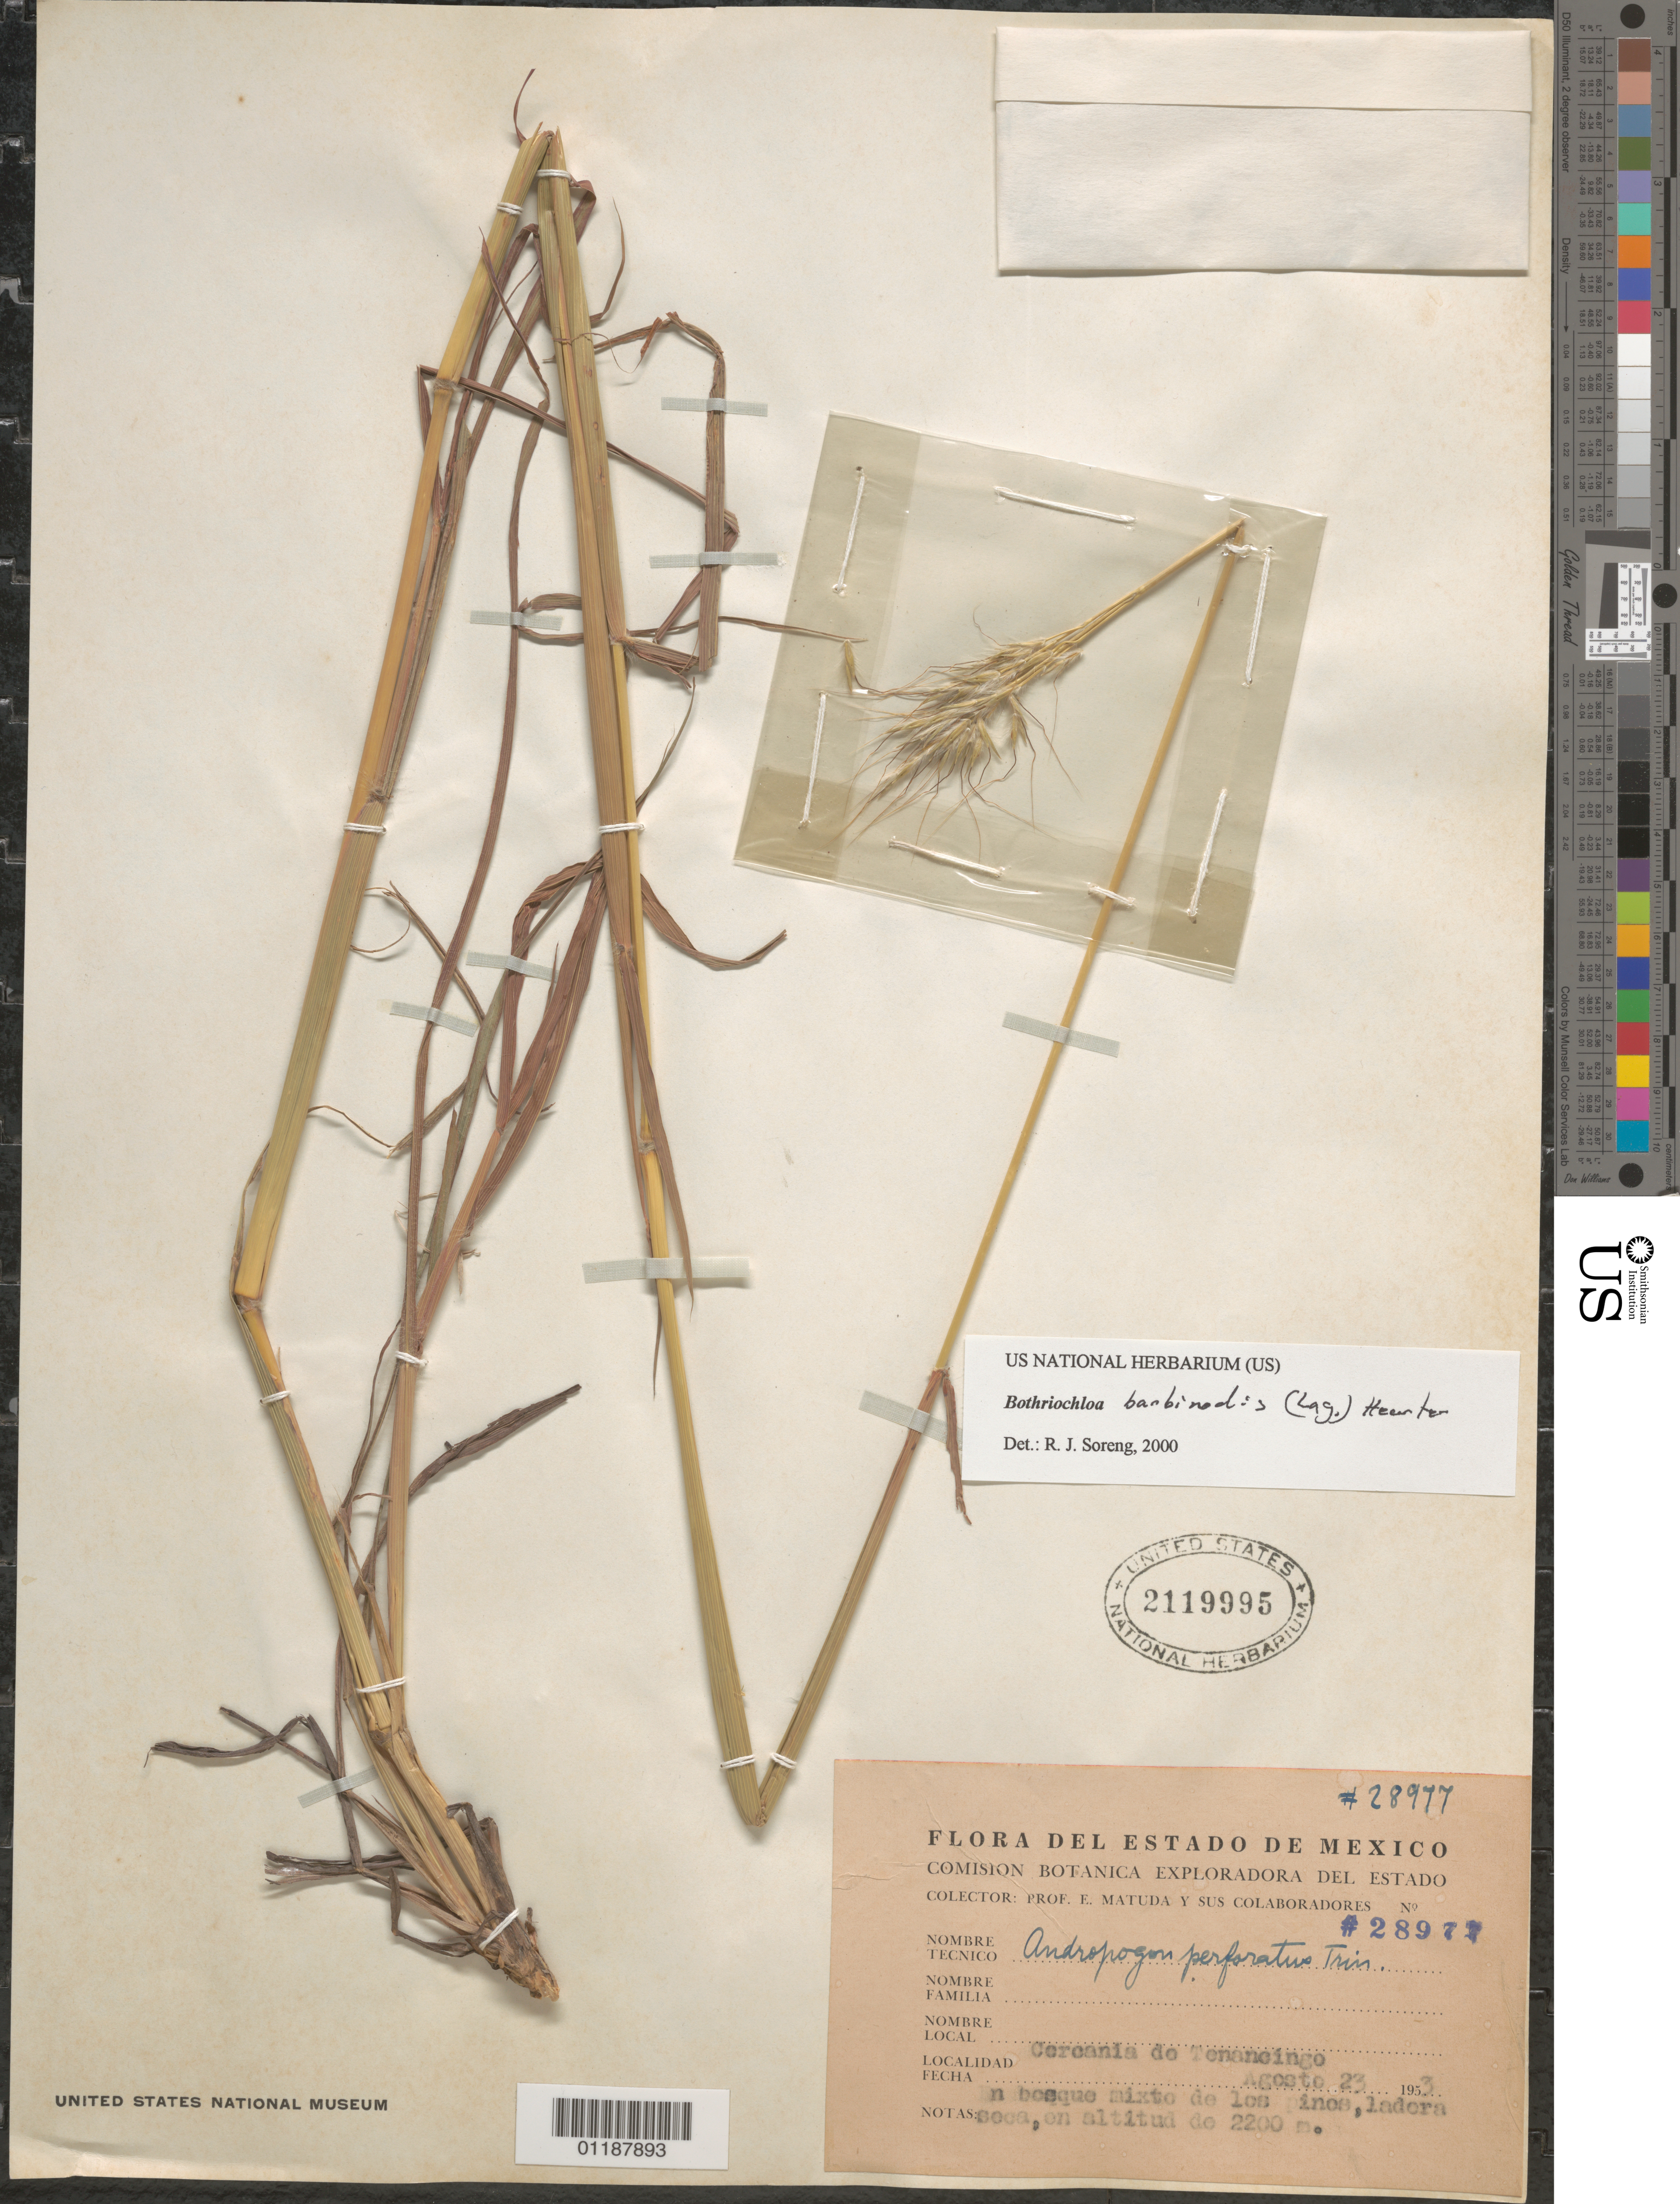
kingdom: Plantae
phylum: Tracheophyta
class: Liliopsida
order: Poales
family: Poaceae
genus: Bothriochloa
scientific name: Bothriochloa barbinodis var. barbinodis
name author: (Lag.) Herter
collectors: E. Matuda et al.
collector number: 28977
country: Mexico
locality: Cercania de Tenaneingo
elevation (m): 2200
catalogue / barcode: US 2119995